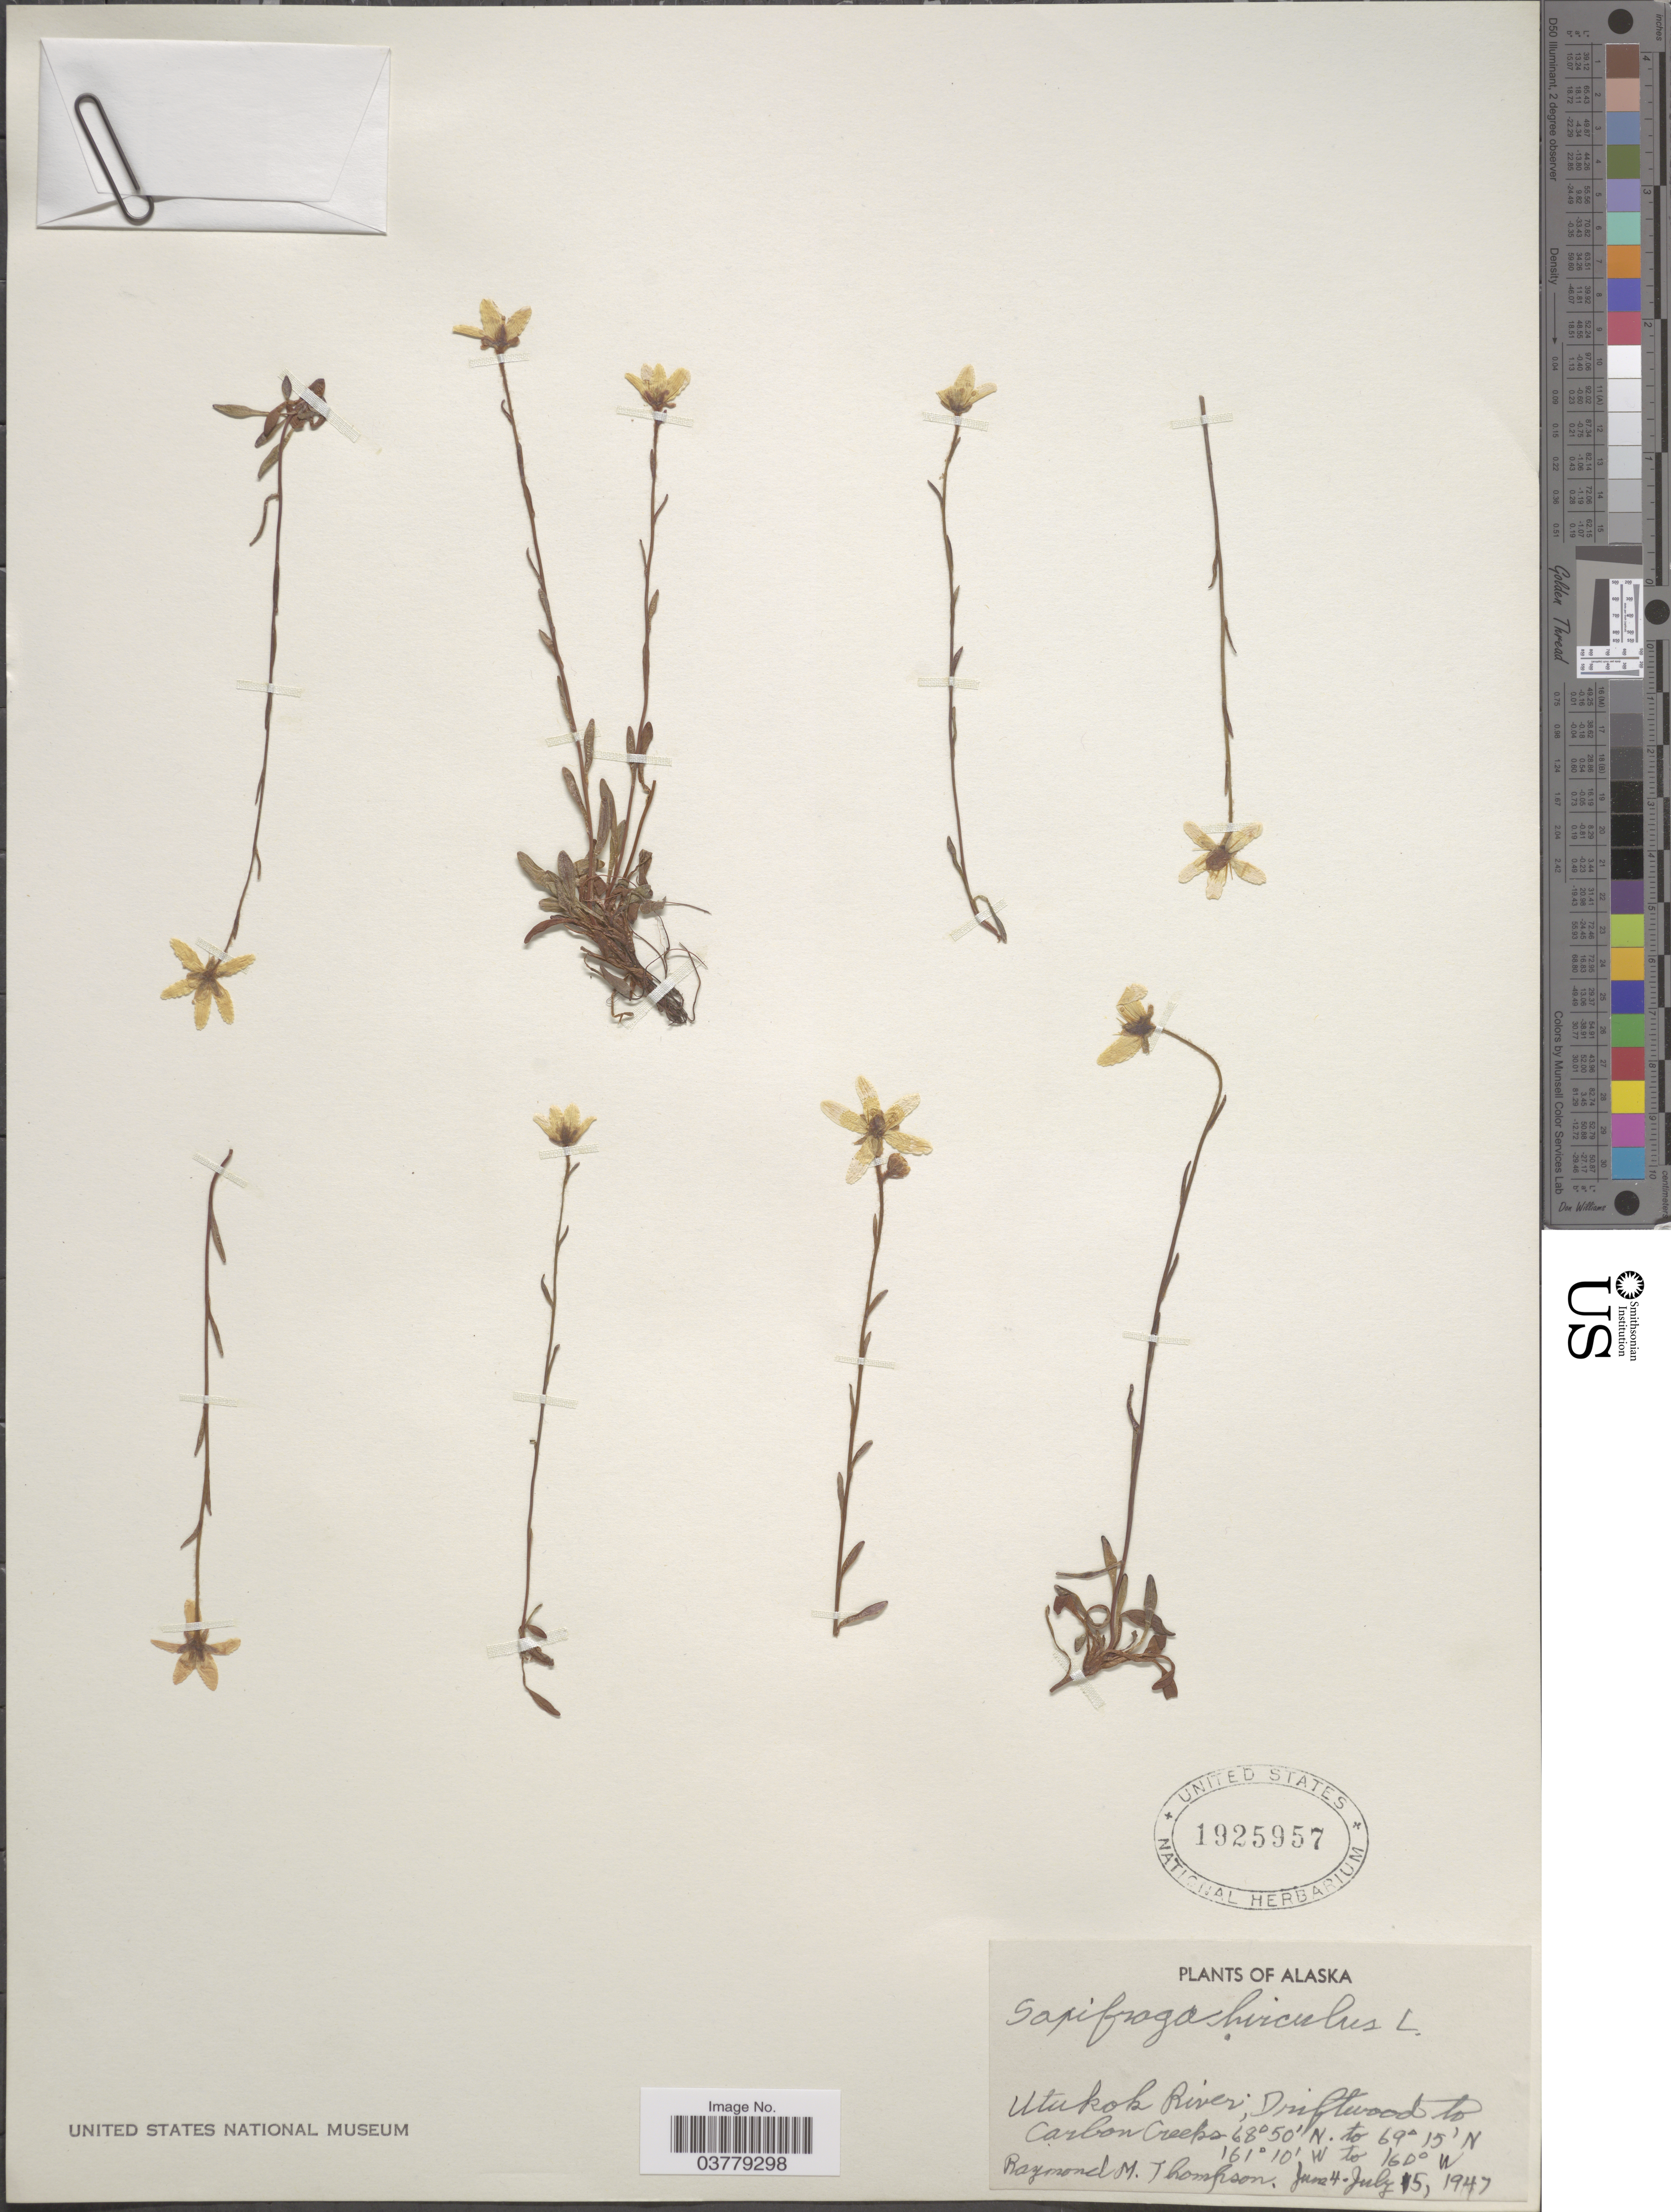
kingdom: Plantae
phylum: Tracheophyta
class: Magnoliopsida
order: Saxifragales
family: Saxifragaceae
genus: Saxifraga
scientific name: Saxifraga hirculus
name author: L.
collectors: R. Thompson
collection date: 1947-06-04/1947-07-15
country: United States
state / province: Alaska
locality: Utukok River; Driftwood to Carbon Creeks.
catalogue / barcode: US 1925957